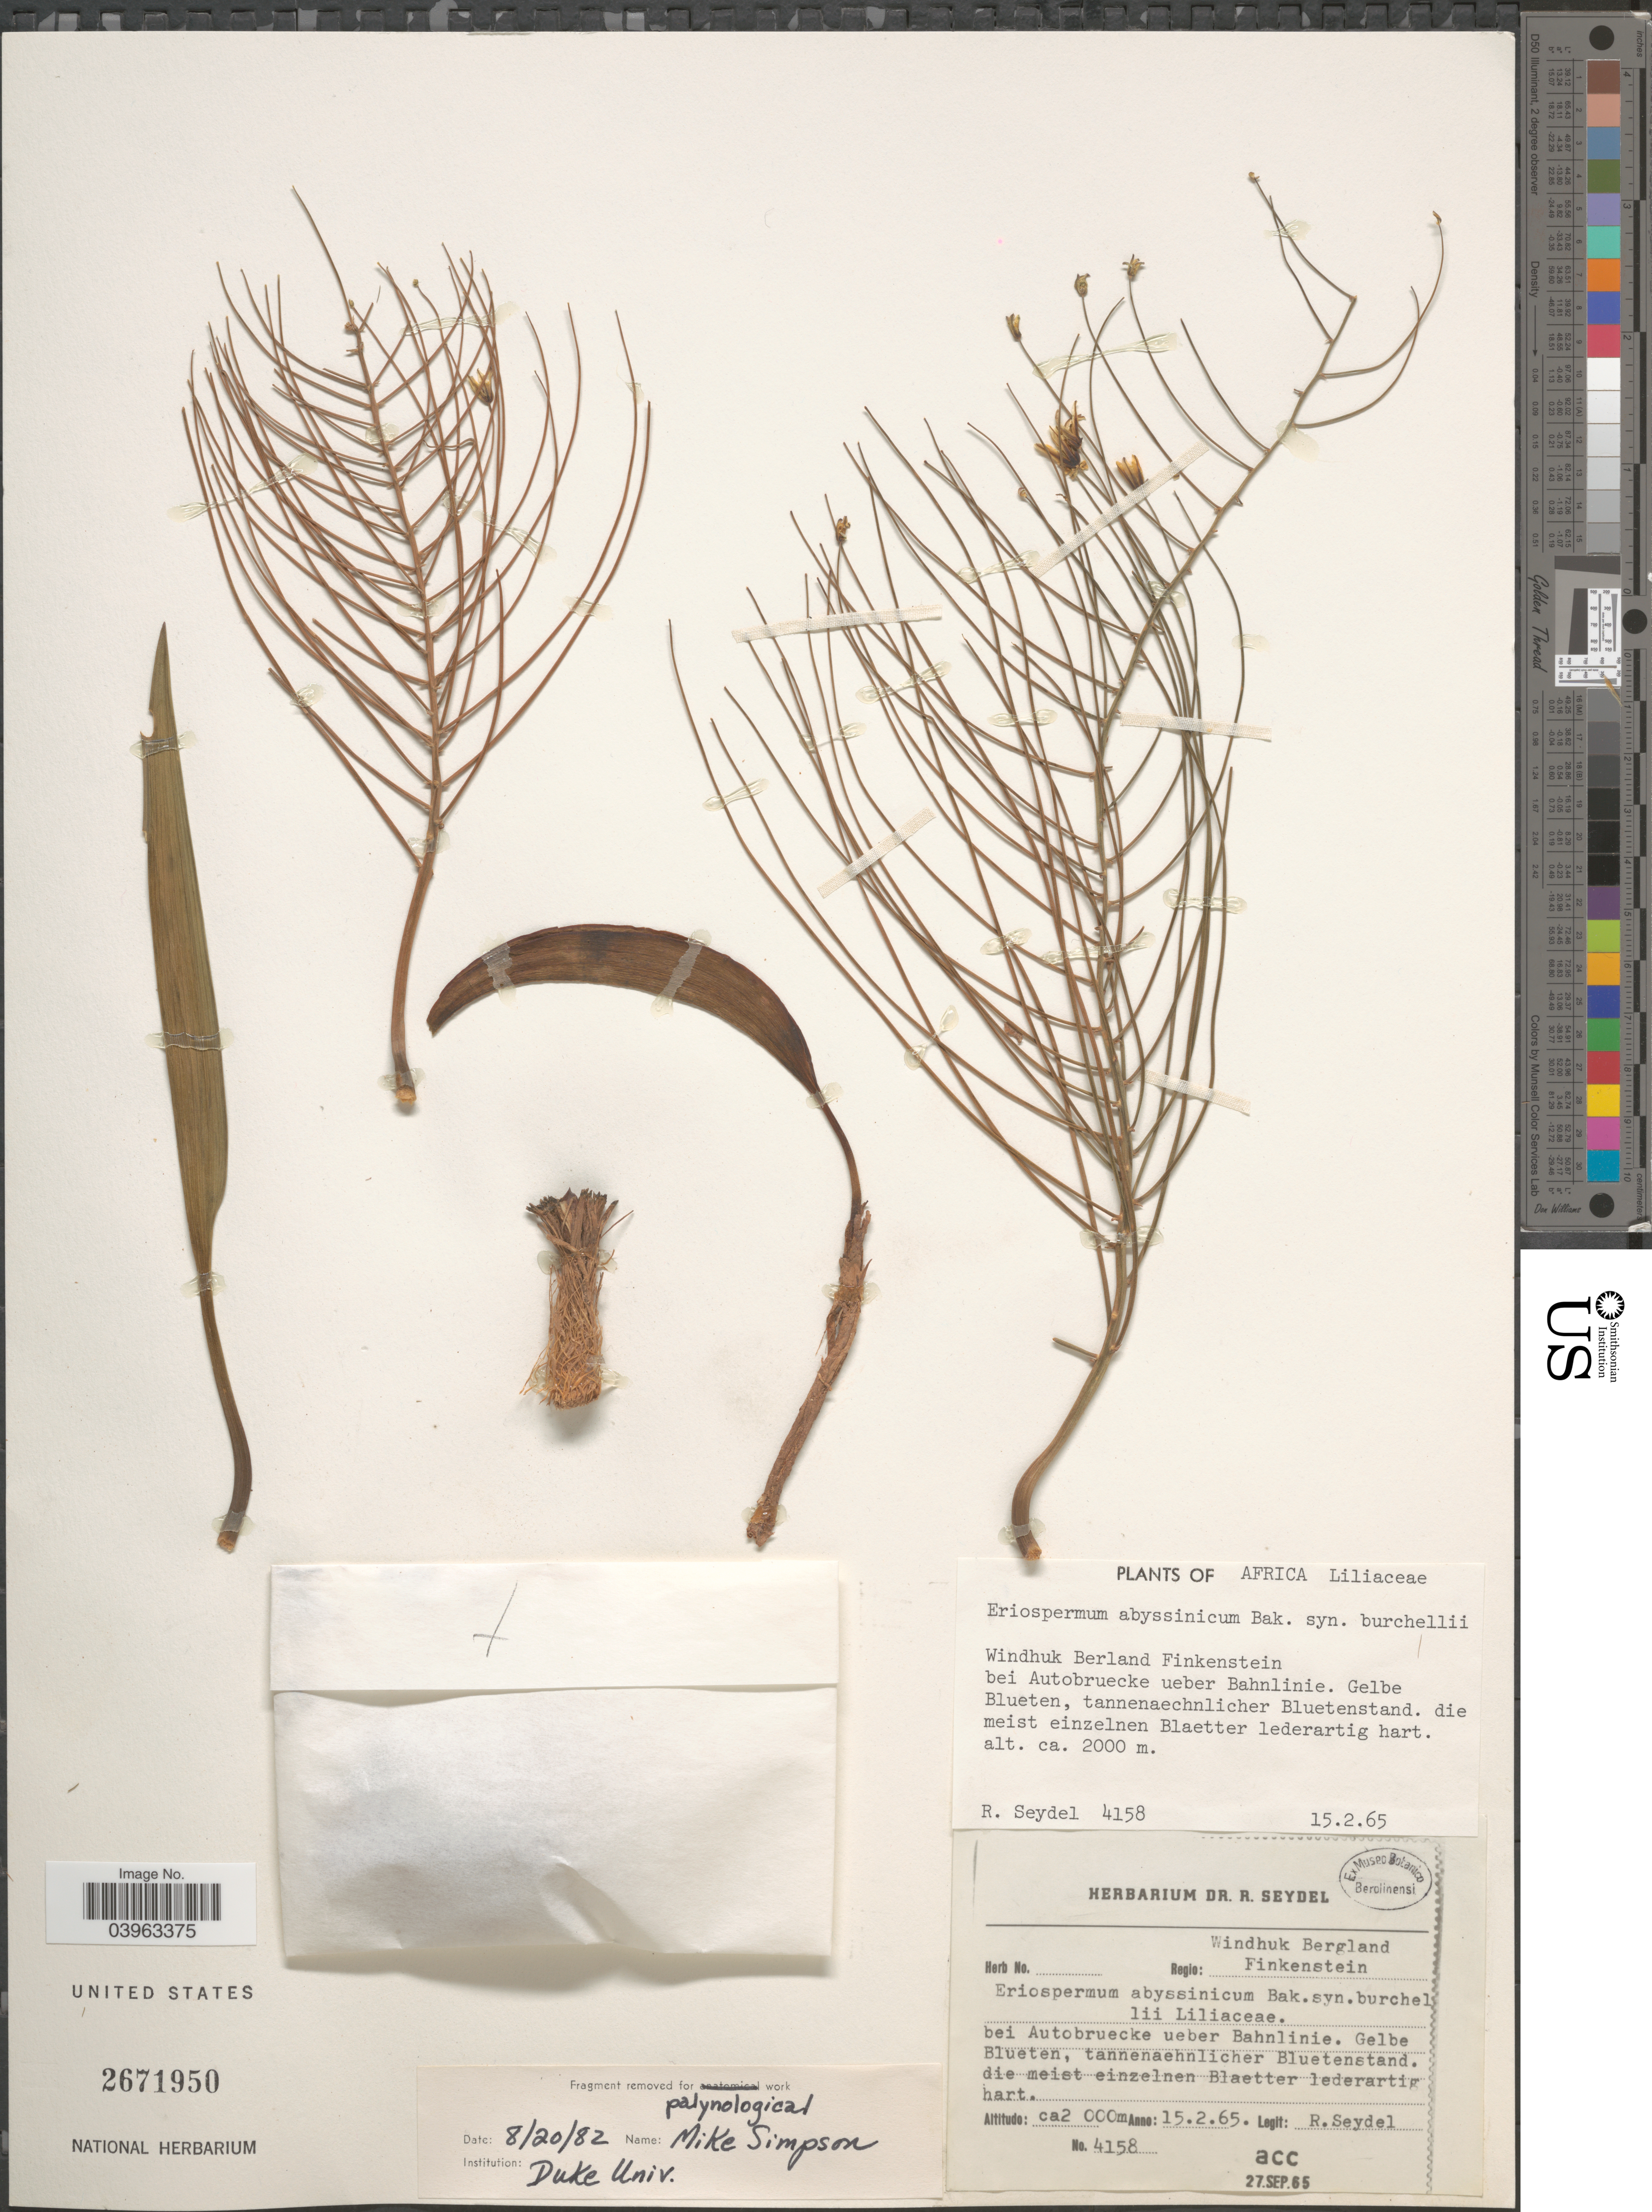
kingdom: Plantae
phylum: Tracheophyta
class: Liliopsida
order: Asparagales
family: Asparagaceae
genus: Eriospermum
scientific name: Eriospermum abyssinicum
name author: Baker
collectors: R. Seydel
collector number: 4158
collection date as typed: Transcribed d/m/y: 15/2/65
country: Namibia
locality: Windhuk Berland Finkenstein bei Autobruecke ueber Bahnlinie. Windhuk Bergland. Regio: Finkenstein.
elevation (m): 2000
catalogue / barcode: US 2671950